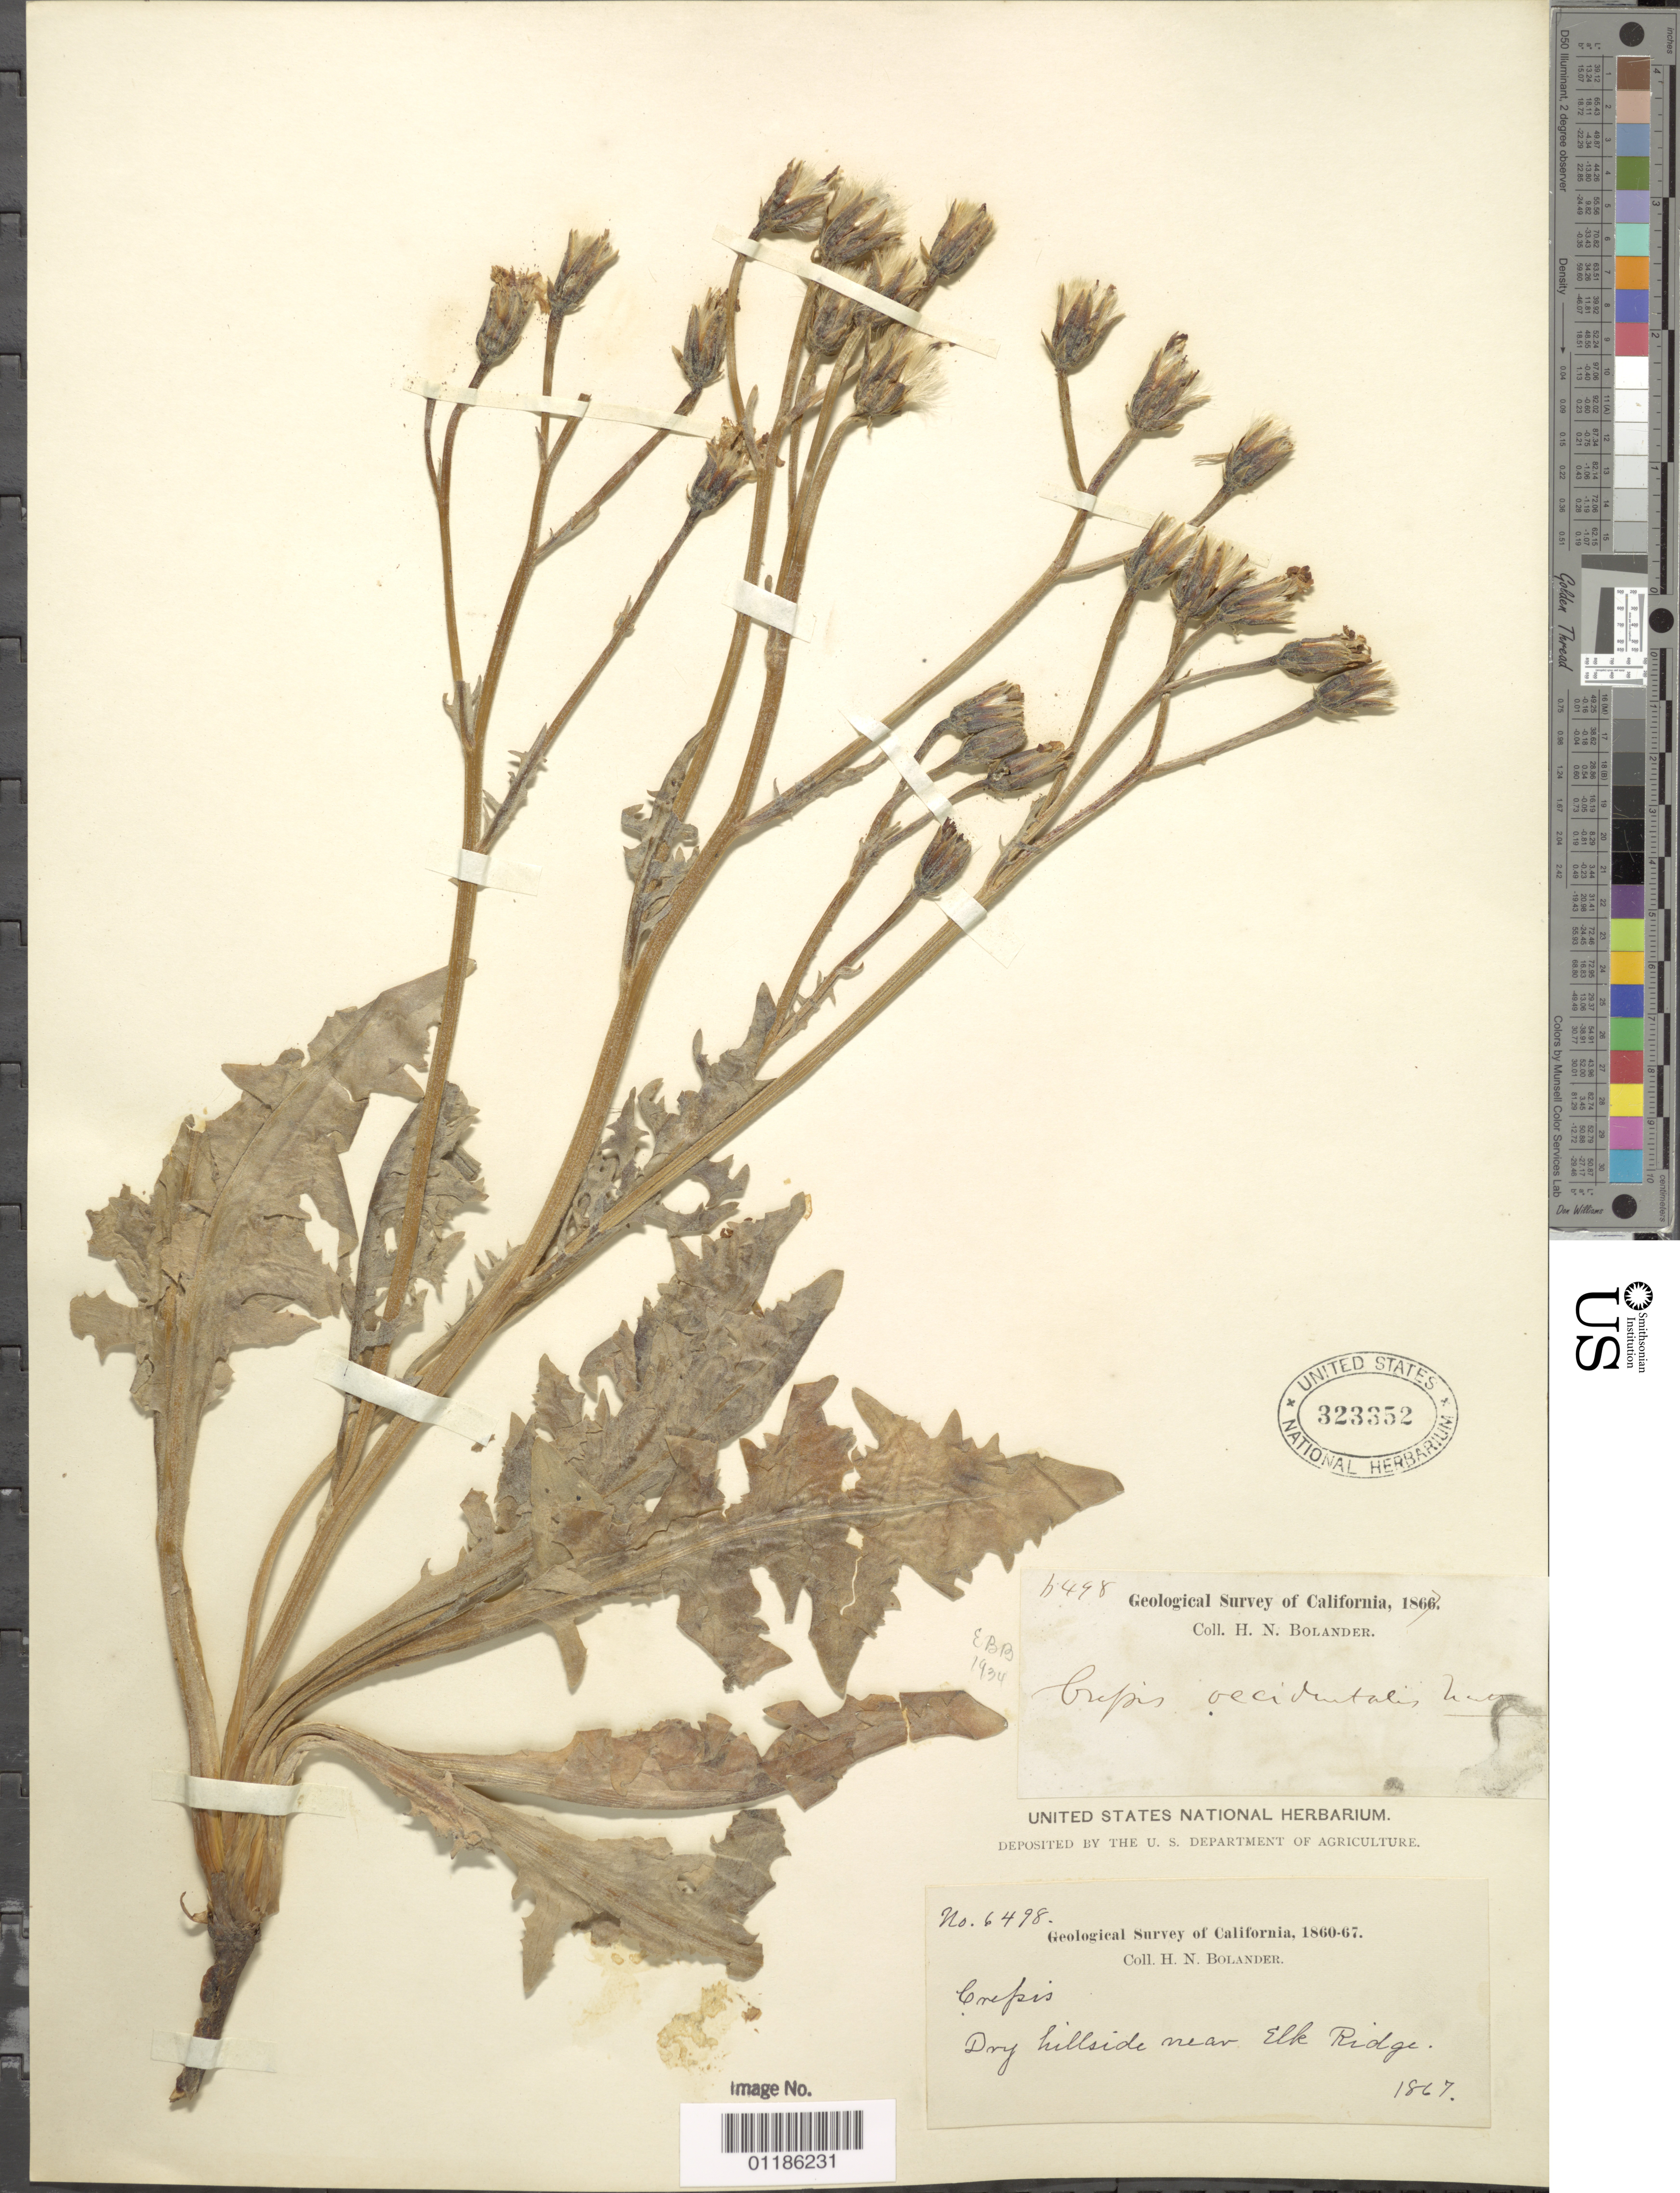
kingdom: Plantae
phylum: Tracheophyta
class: Magnoliopsida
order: Asterales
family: Asteraceae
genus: Crepis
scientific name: Crepis occidentalis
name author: Nutt.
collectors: H. Bolander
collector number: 6498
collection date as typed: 1867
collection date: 1867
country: United States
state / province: California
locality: dry hillside near Elk Ridge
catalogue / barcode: US 323352